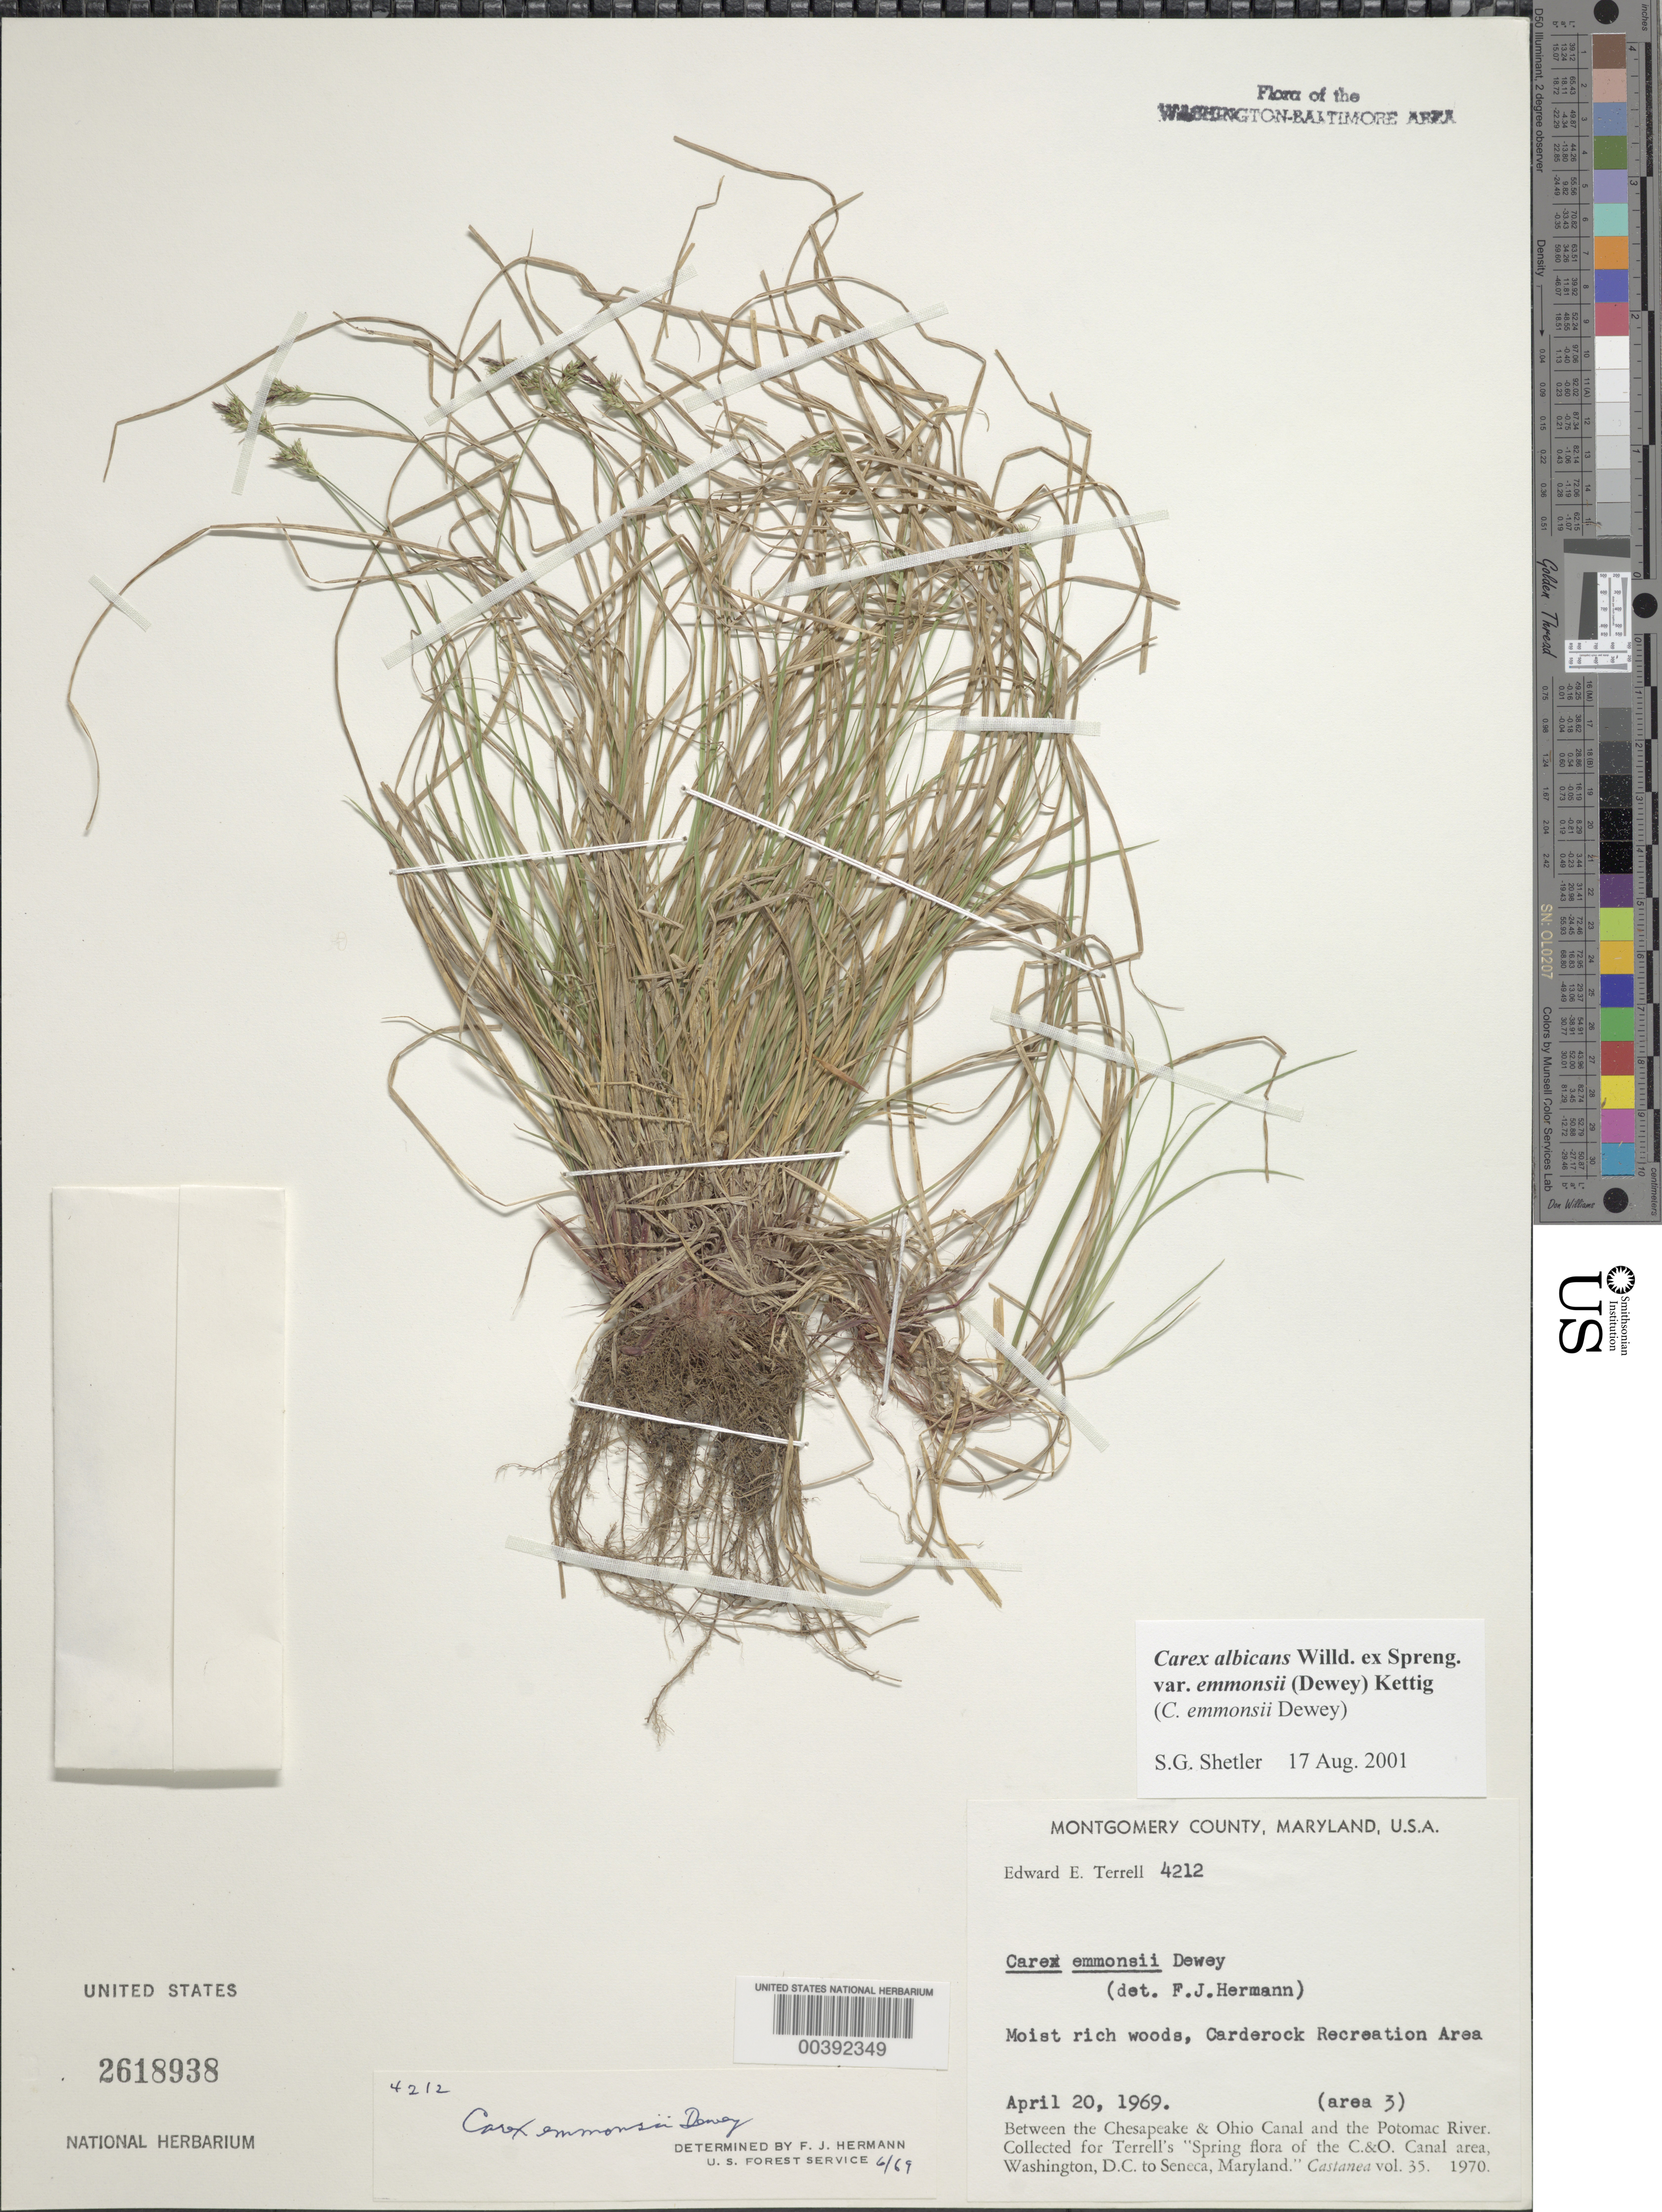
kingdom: Plantae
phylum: Tracheophyta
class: Liliopsida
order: Poales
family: Cyperaceae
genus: Carex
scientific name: Carex emmonsii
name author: Dewey ex Torr.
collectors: E. E. Terrell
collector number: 4212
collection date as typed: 20 Apr 1969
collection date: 1969-04-20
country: United States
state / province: Maryland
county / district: Montgomery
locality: Carderock Recreation Area C. & O. Canal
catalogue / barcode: US 2618938